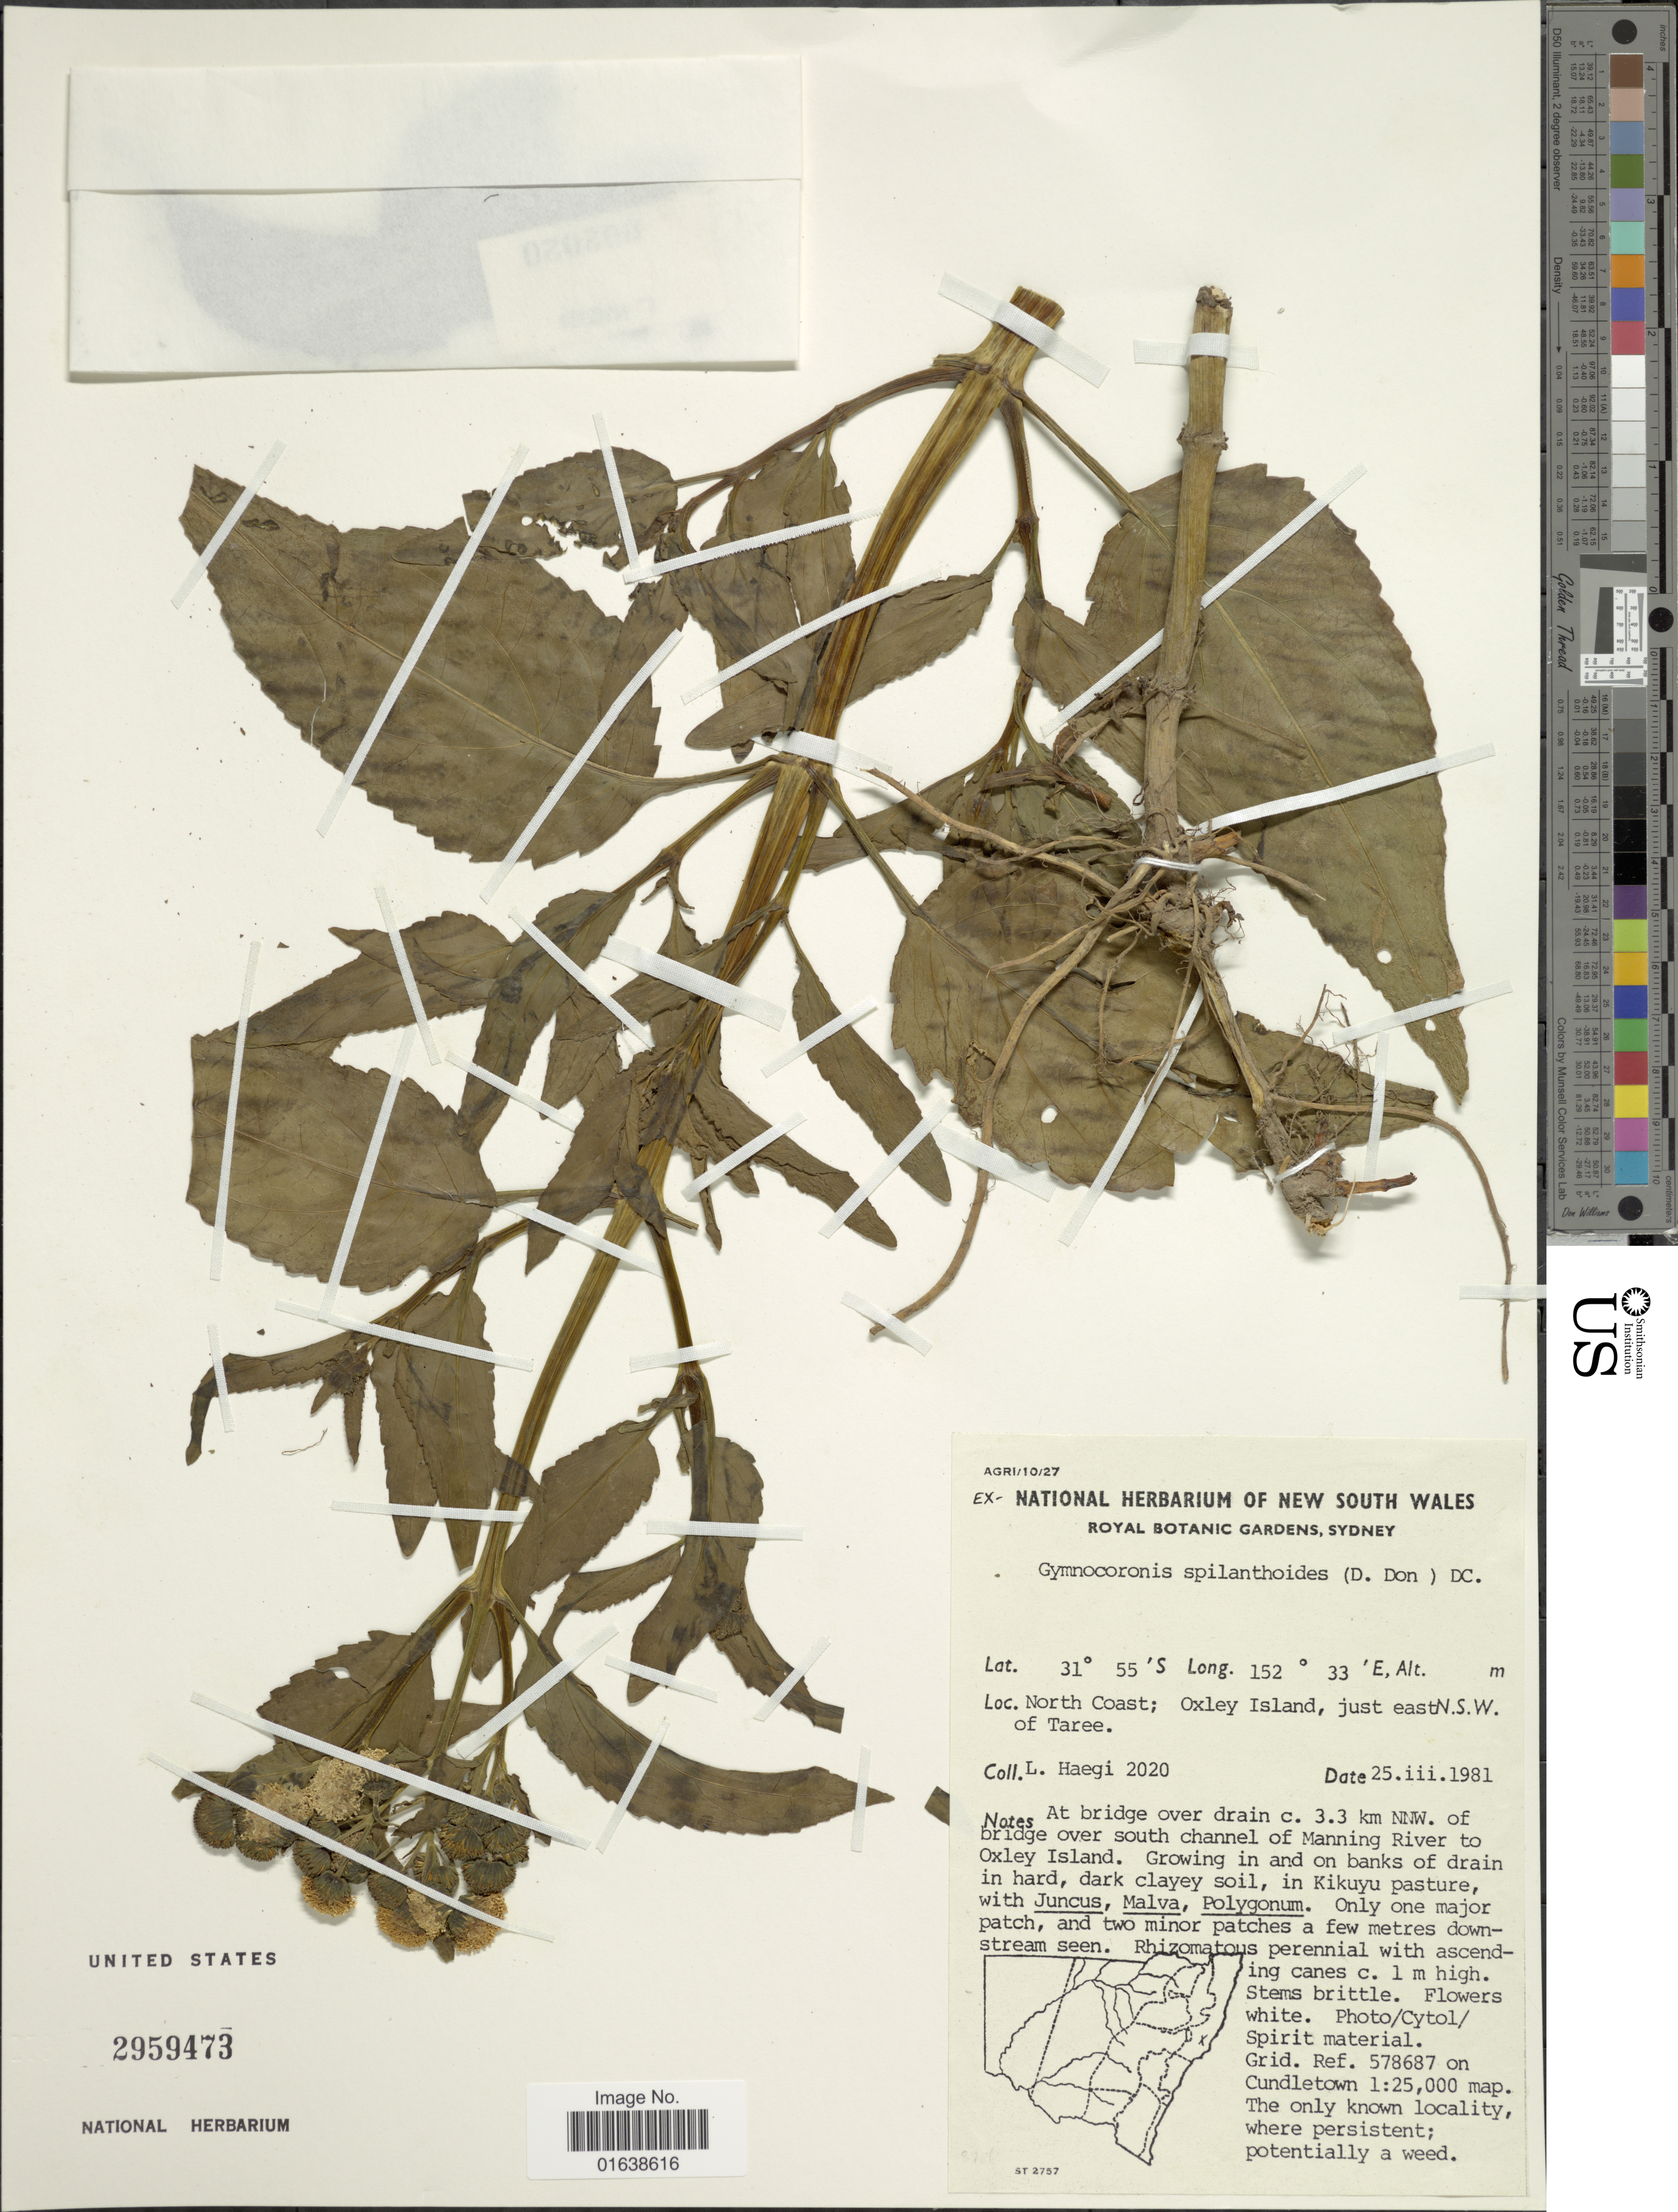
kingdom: Plantae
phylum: Tracheophyta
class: Magnoliopsida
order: Asterales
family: Asteraceae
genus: Gymnocoronis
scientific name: Gymnocoronis spilanthoides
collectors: L. Haegi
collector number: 2020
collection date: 1981-01-25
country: Australia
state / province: New South Wales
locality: At bridge over drain c. 3.3 km NNW. of bridge over south channel of Manning River to Oxley Island. North Coast; Oxley Island, just east N. S. W. of Taree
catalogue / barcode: US 2959473